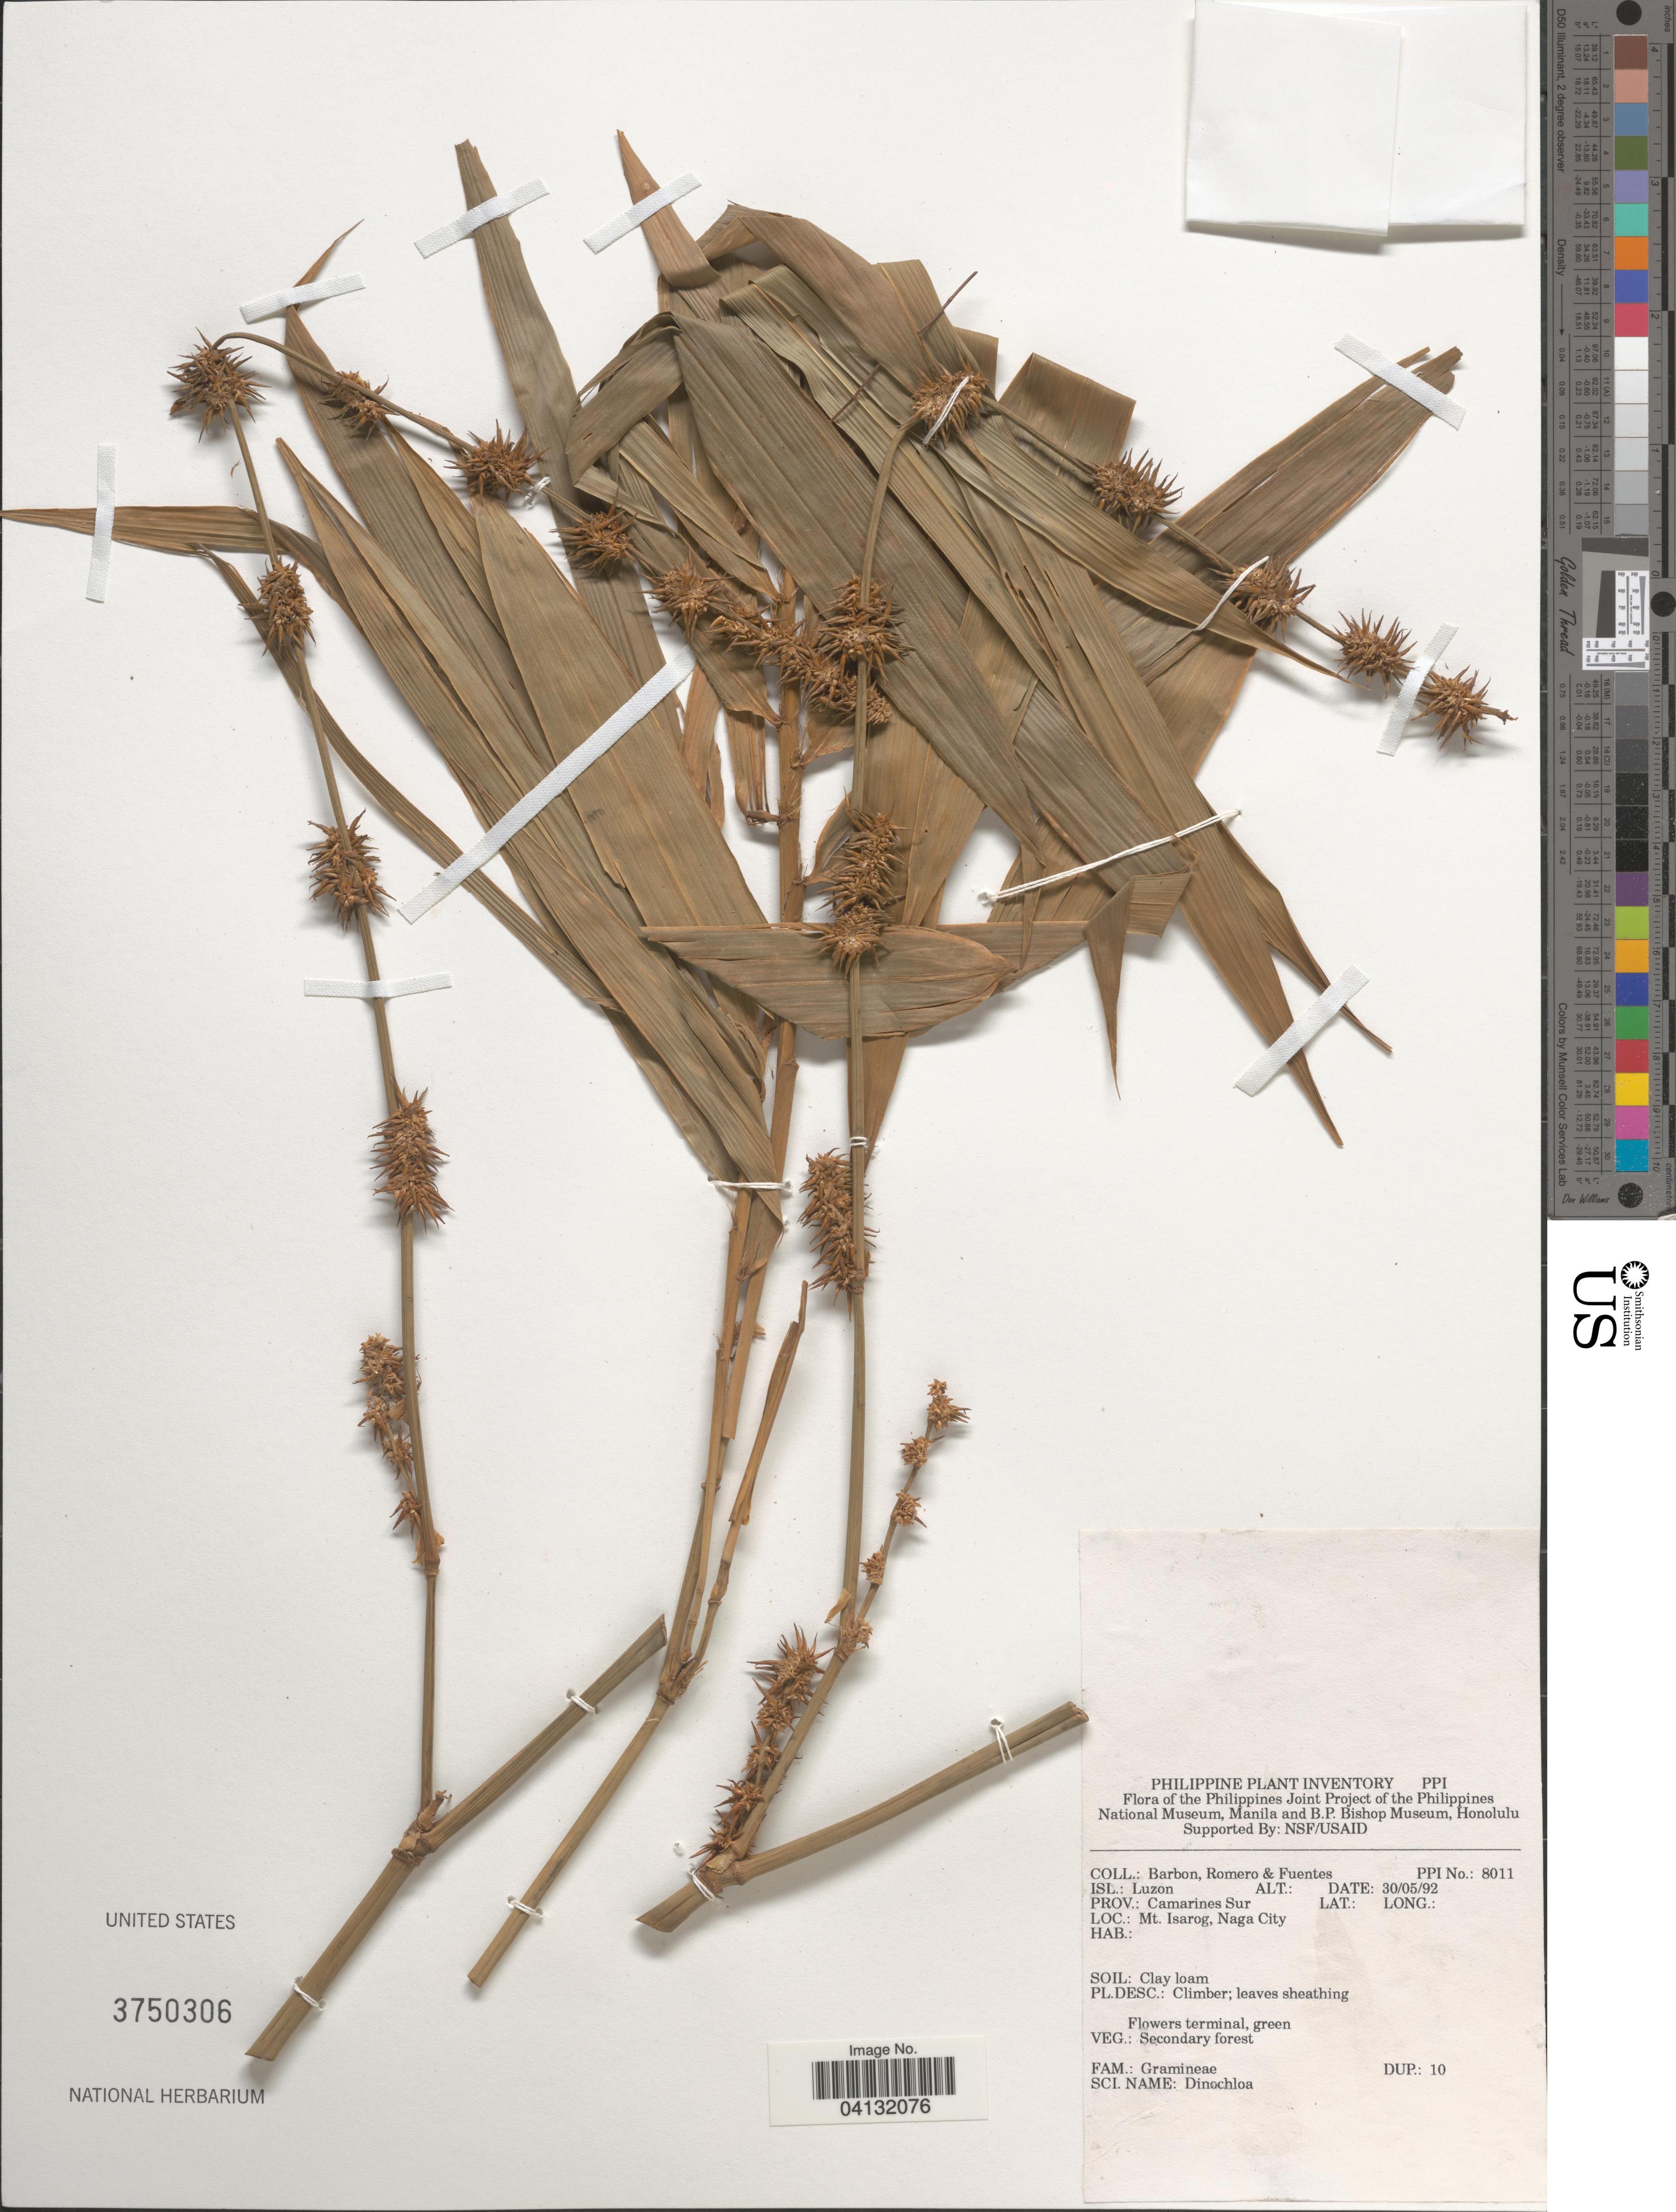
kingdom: Plantae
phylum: Tracheophyta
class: Liliopsida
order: Poales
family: Poaceae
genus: Dinochloa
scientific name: Dinochloa sp.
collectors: Barbon, -. Romero & -. Fuentes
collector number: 8011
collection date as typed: Transcribed d/m/y: 30/5/92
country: Philippines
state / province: Bicol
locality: Isl.: Luzon. Prov.: Camarines Sur. Mt. Isarog, Naga City.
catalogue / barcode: US 3750306